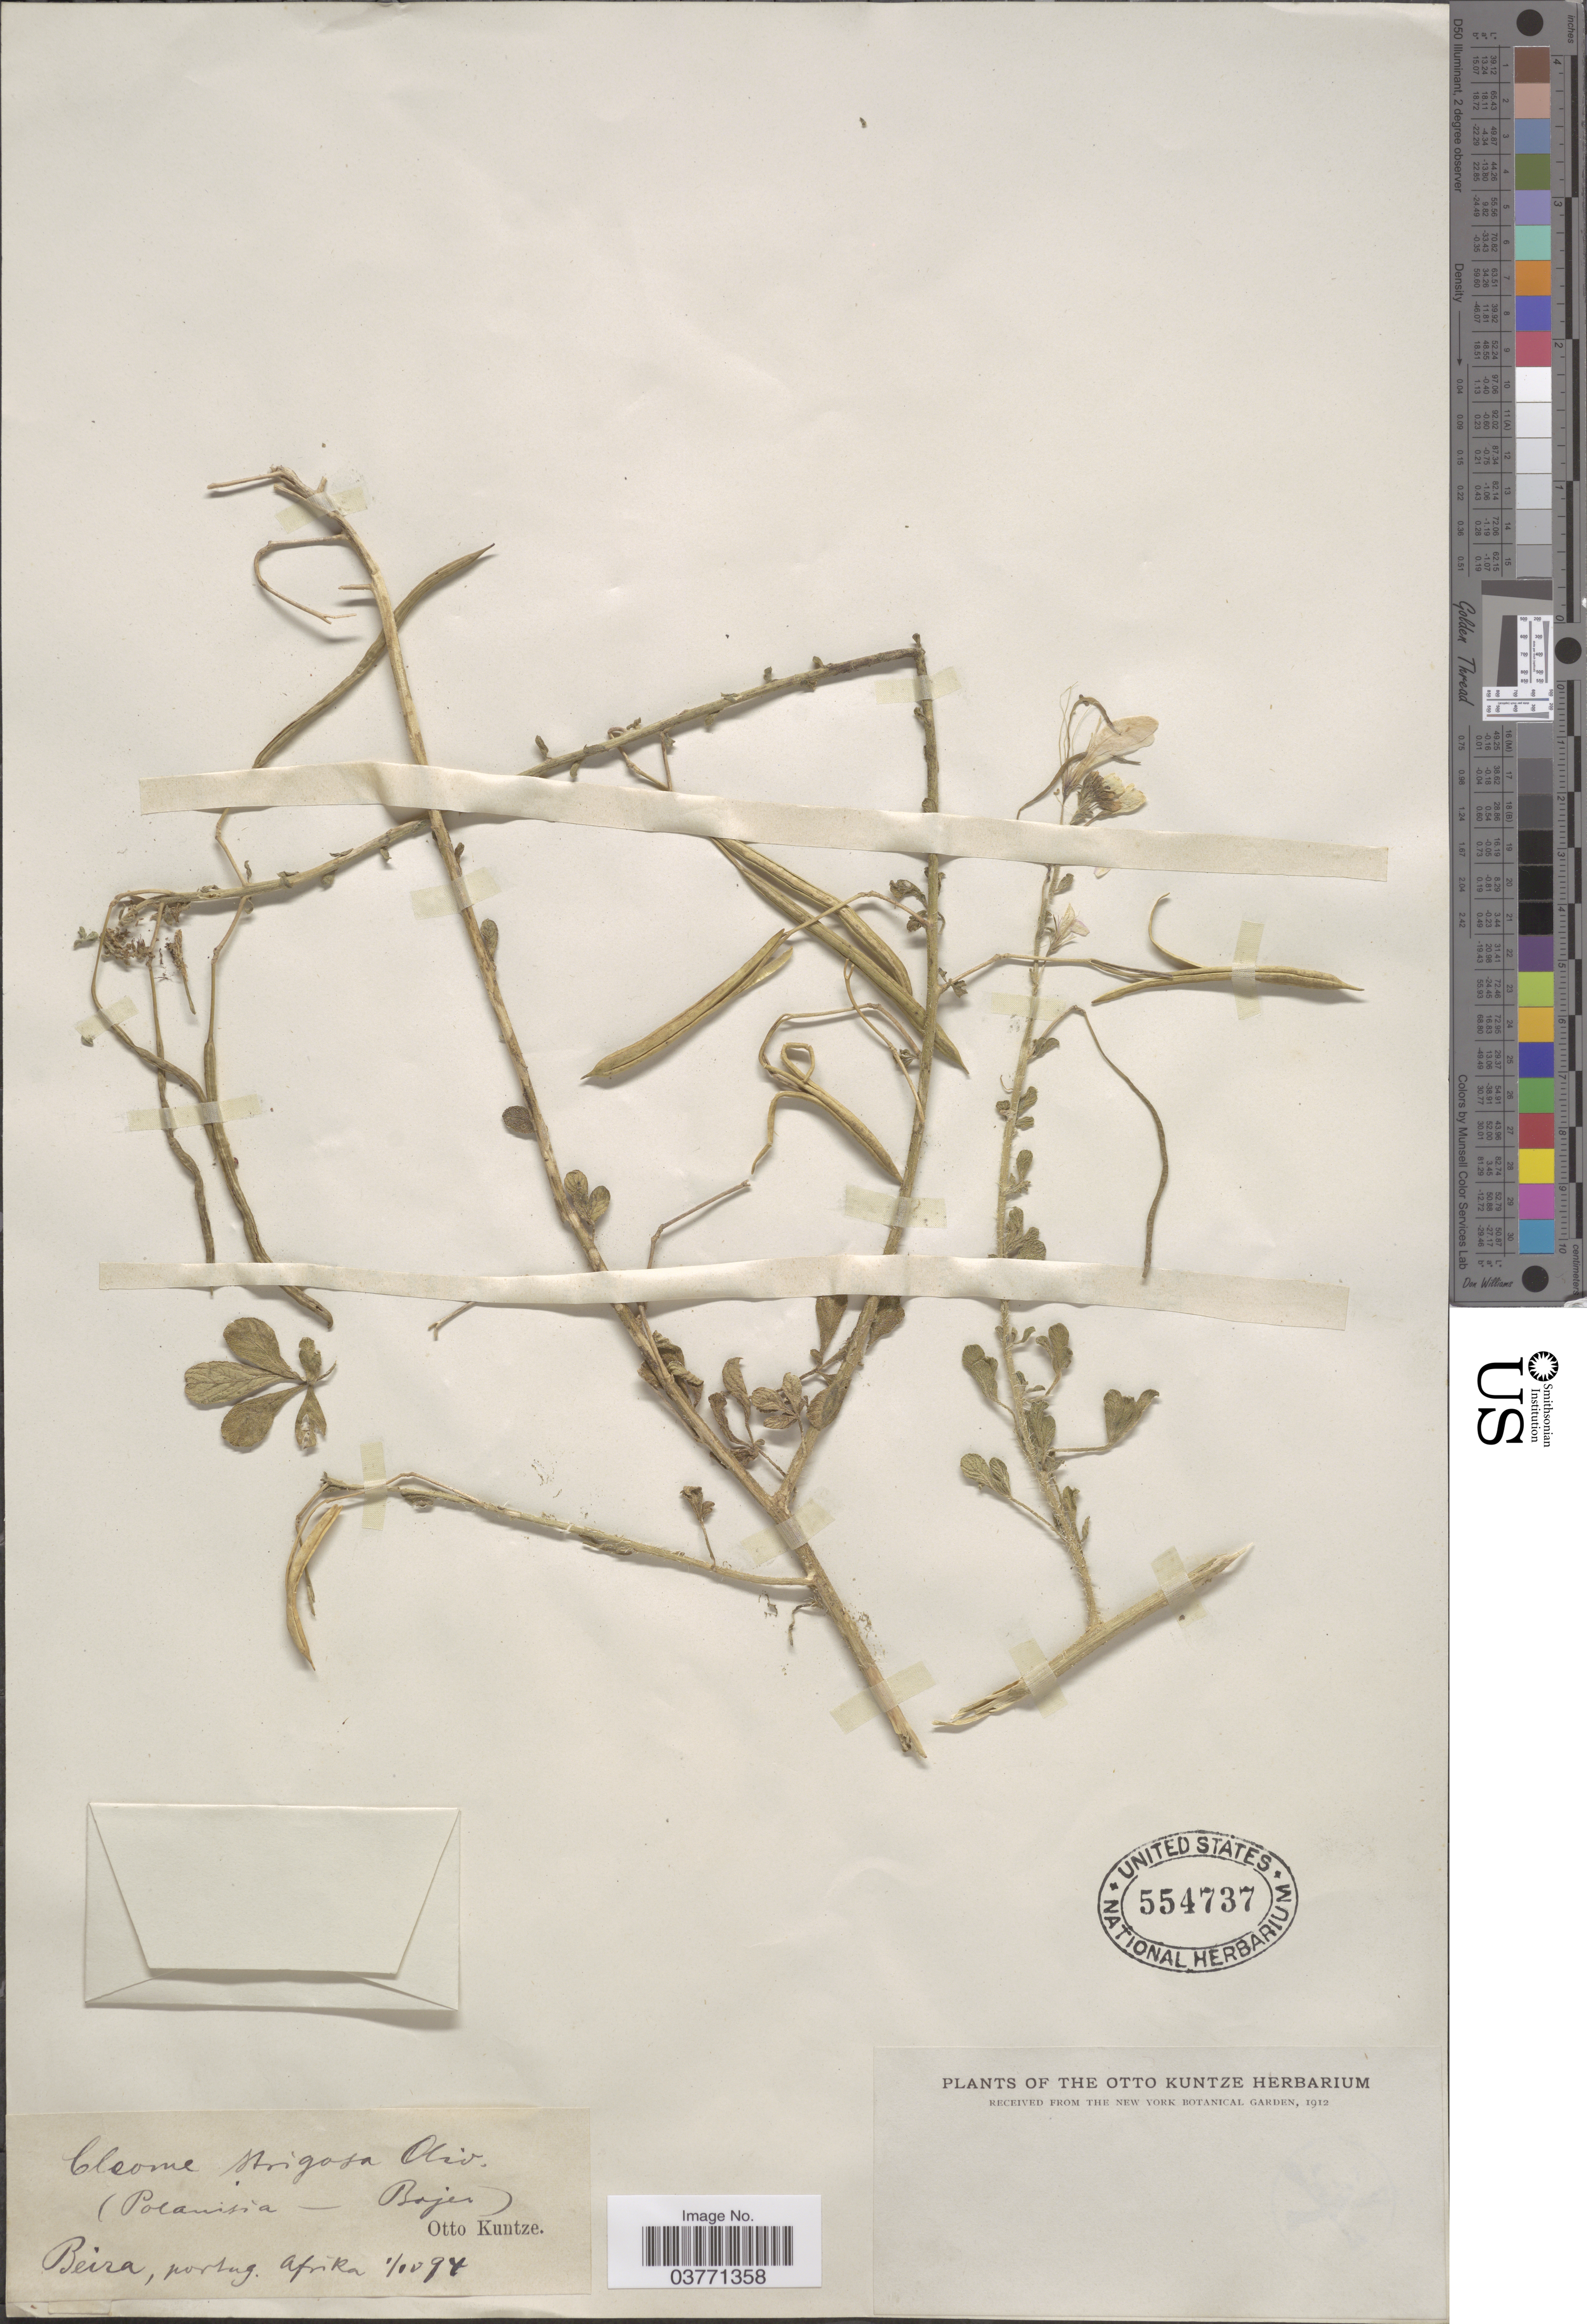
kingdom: Plantae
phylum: Tracheophyta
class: Magnoliopsida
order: Brassicales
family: Cleomaceae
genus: Sieruela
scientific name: Sieruela strigosa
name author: (Bojer) Roalson & J.C. Hall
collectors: C.E.O. Kuntze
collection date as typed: Transcribed d/m/y: 1/4/94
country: Mozambique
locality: Beira, portug. Afrika.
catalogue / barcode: US 554737